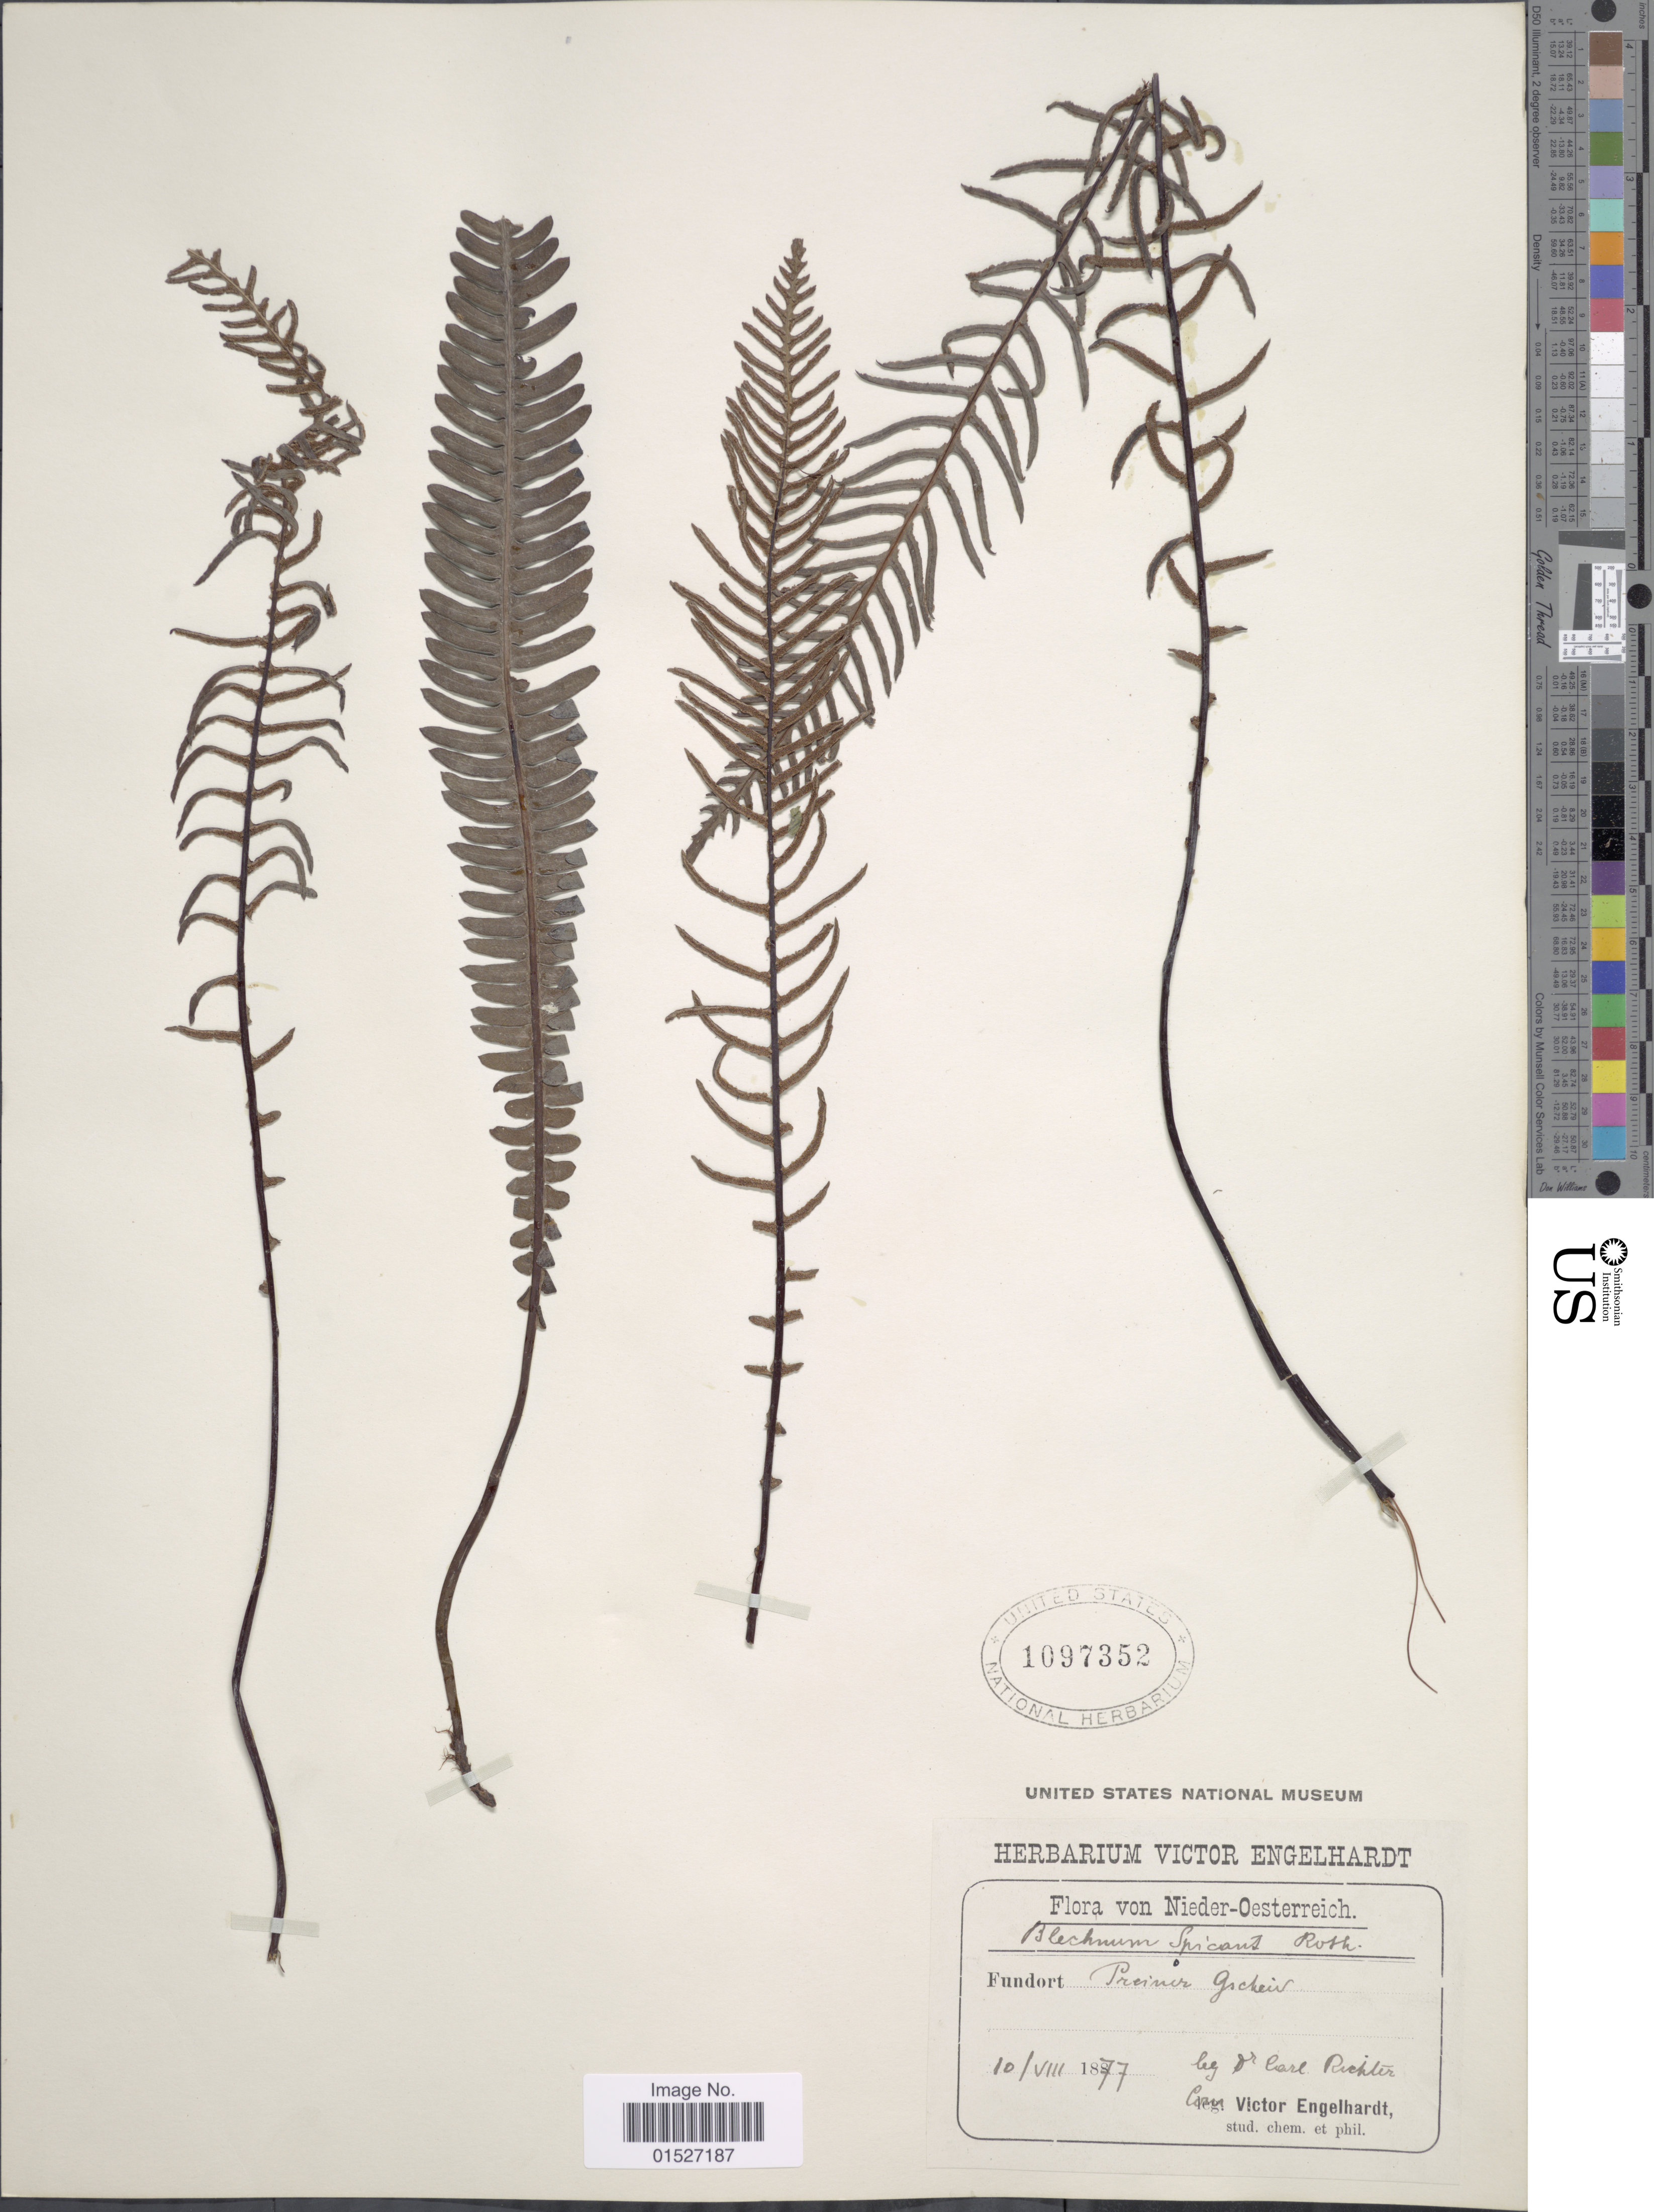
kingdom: Plantae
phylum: Tracheophyta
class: Polypodiopsida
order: Polypodiales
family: Blechnaceae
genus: Blechnum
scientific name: Blechnum spicant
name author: (L.) Sm.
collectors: K. Richter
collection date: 1877-08-10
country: Austria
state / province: Niederosterreich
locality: Fundort. Nieder-Oesterreich. Preiner gickeir.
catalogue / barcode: US 1097352